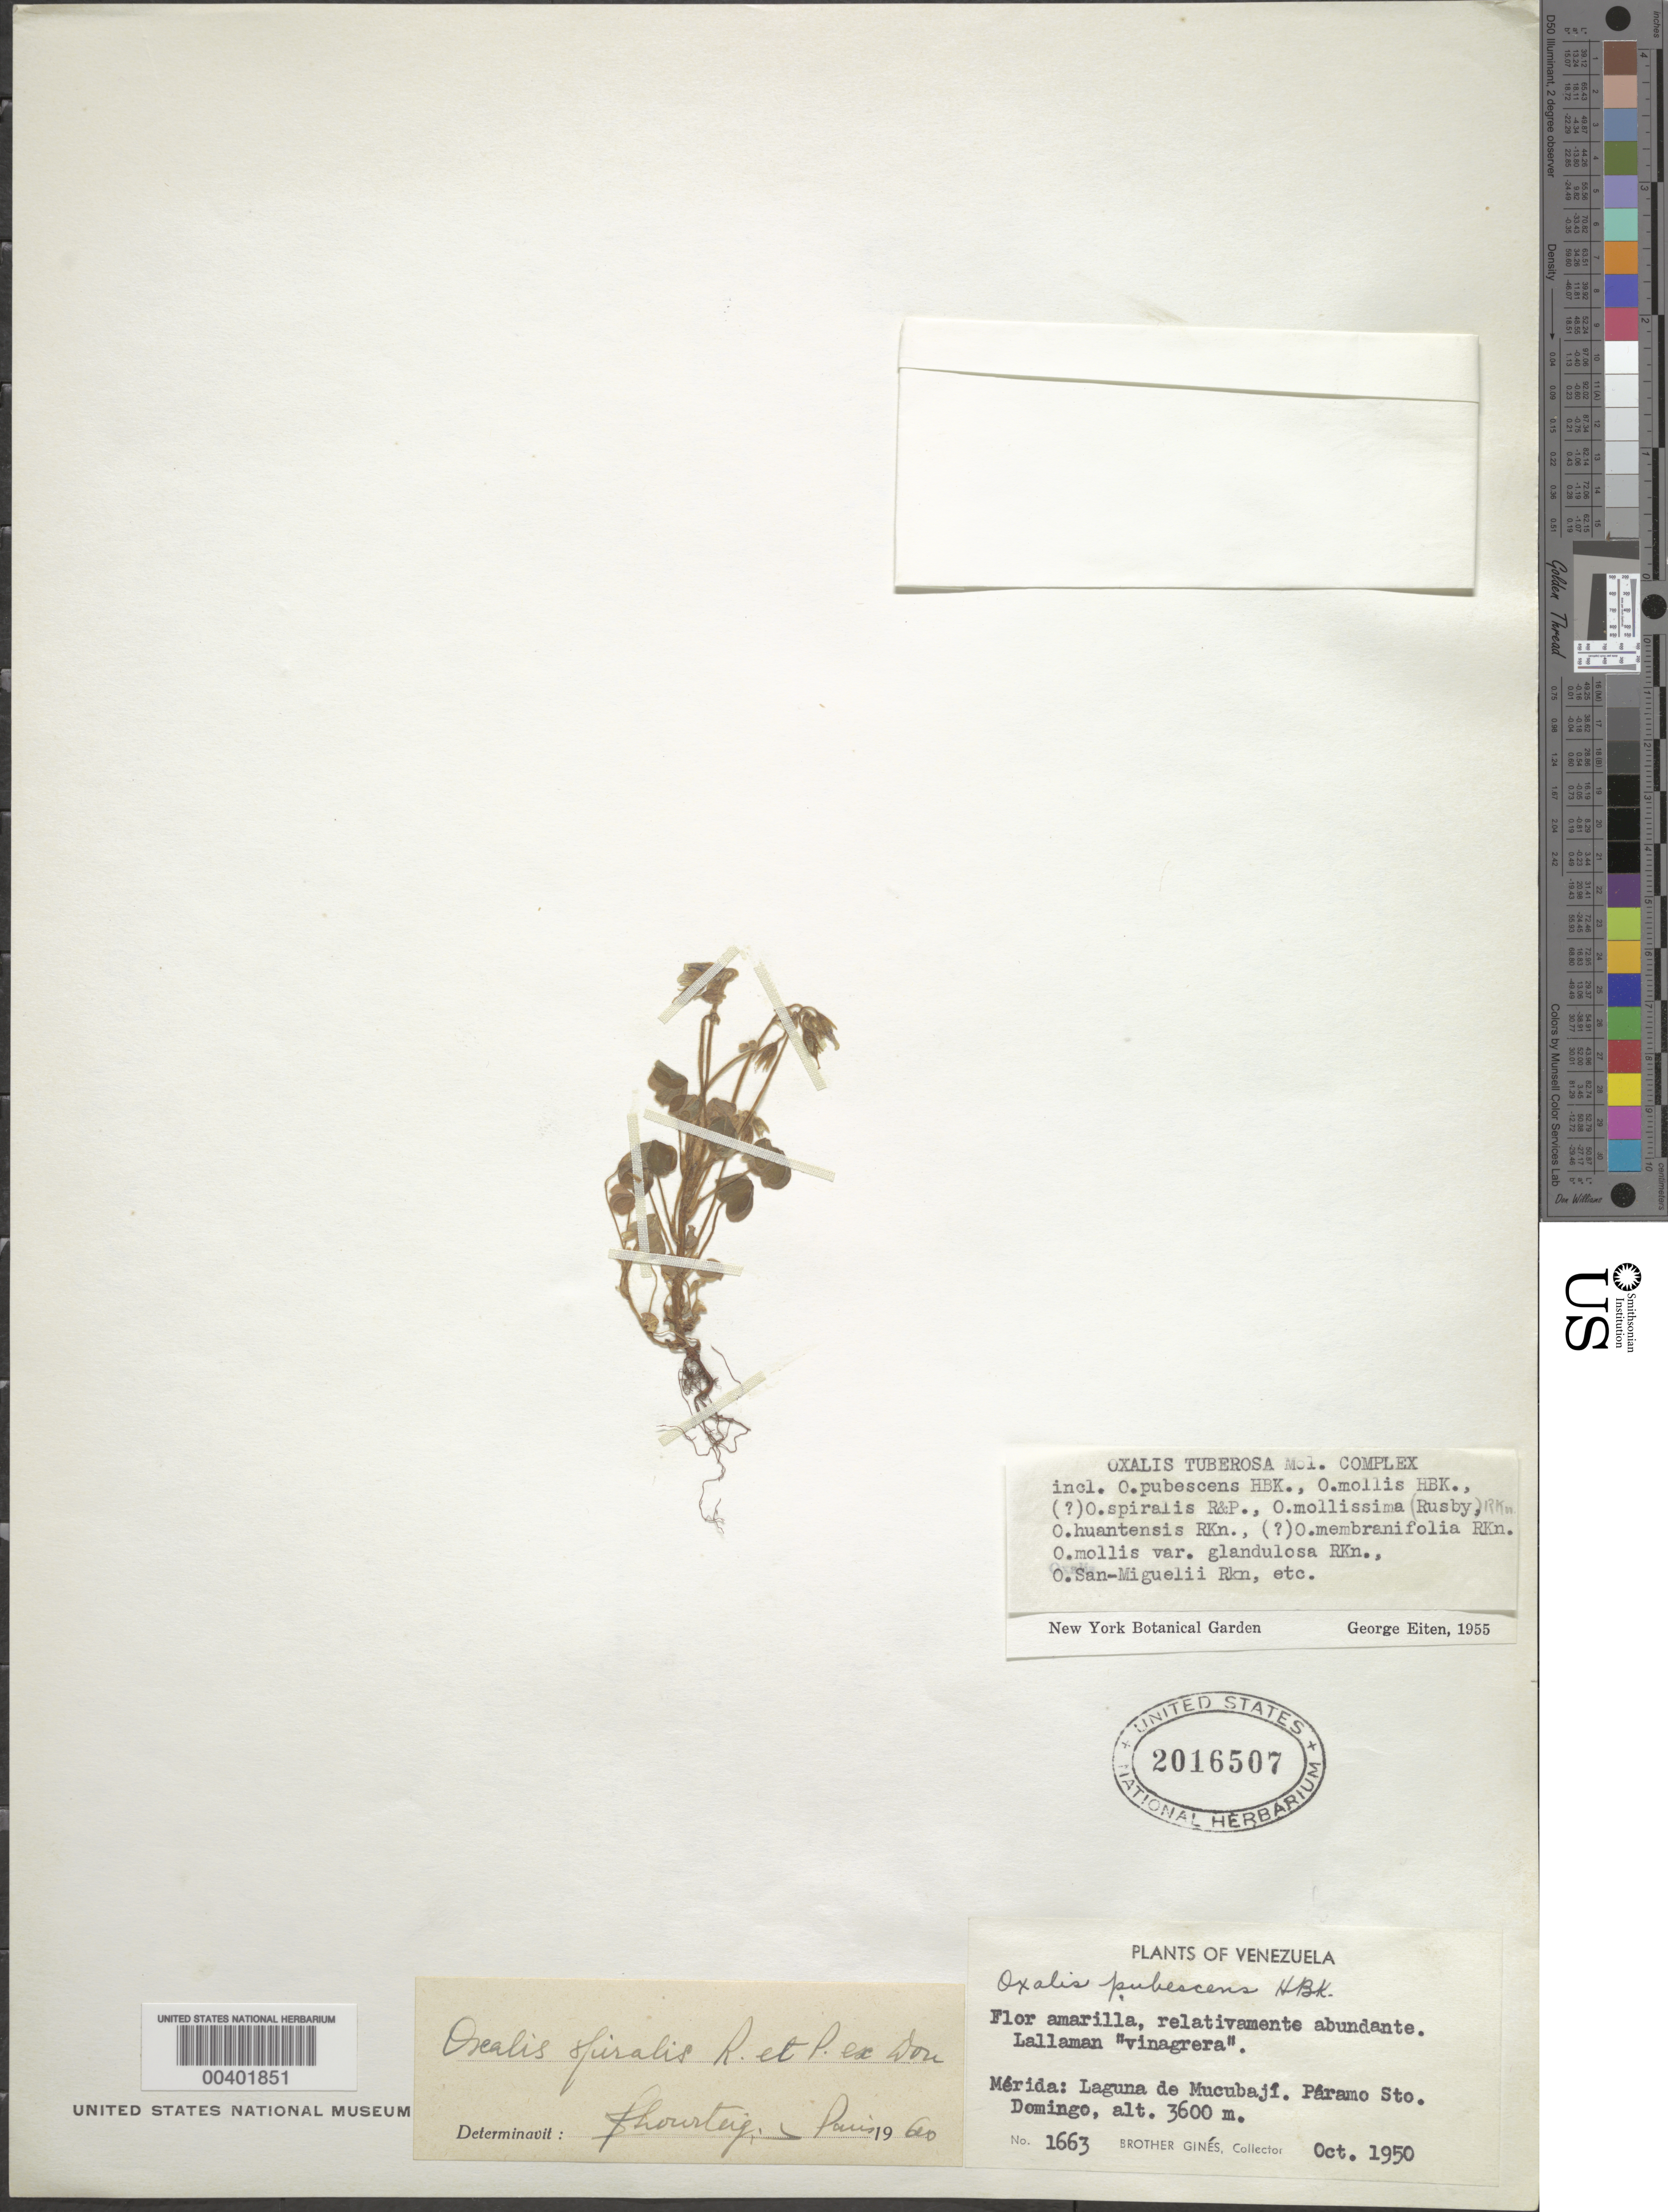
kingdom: Plantae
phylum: Tracheophyta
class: Magnoliopsida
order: Oxalidales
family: Oxalidaceae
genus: Oxalis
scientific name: Oxalis paramoensis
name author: Canelón et al.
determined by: Canelón, Daniela S., (PORT), BioCentro-UNELLEZ (VENEZUELA)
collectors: Bro. Gines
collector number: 1663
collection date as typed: Oct 1950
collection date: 1950-10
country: Venezuela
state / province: Mérida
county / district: Rangel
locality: Laguna de Mucubají, Páramo Sto. Domingo. Mucubaji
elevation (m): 3600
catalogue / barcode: US 2016507